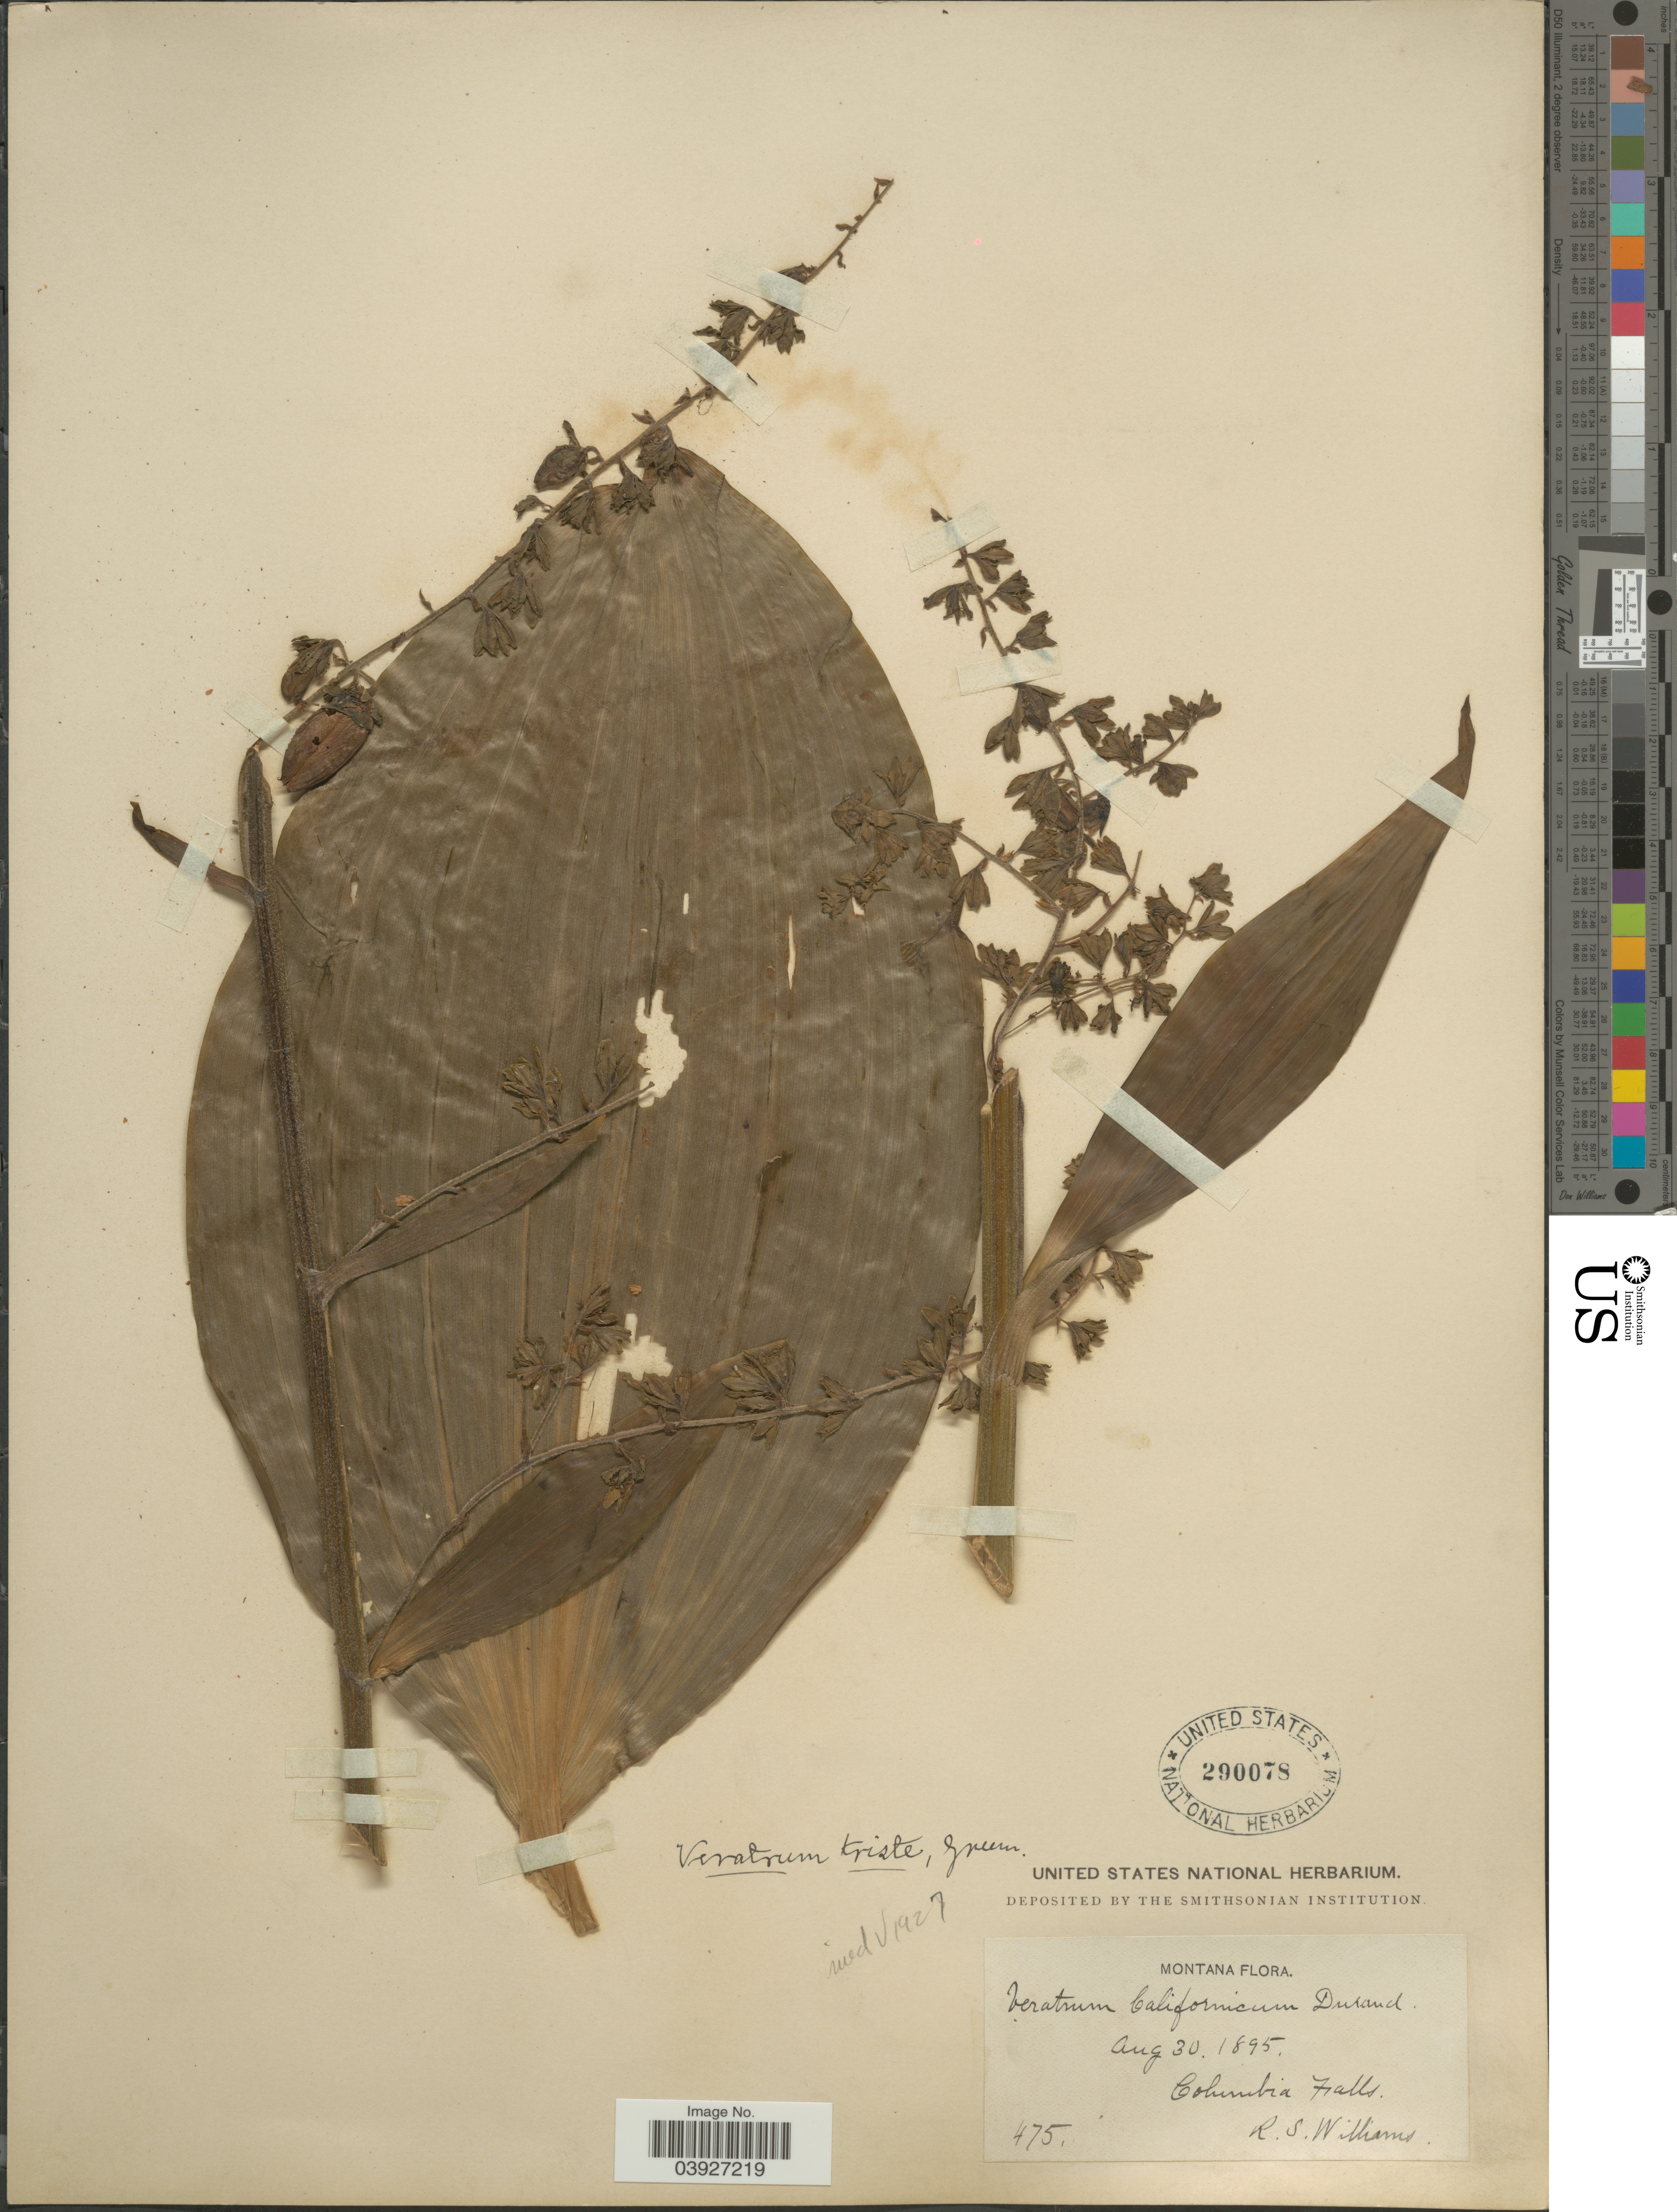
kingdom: Plantae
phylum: Tracheophyta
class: Liliopsida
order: Liliales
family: Melanthiaceae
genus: Veratrum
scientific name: Veratrum californicum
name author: Durand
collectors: R. S. Williams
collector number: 475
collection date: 1895-08-30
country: United States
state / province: Montana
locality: Columbia Falls.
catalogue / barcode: US 290078